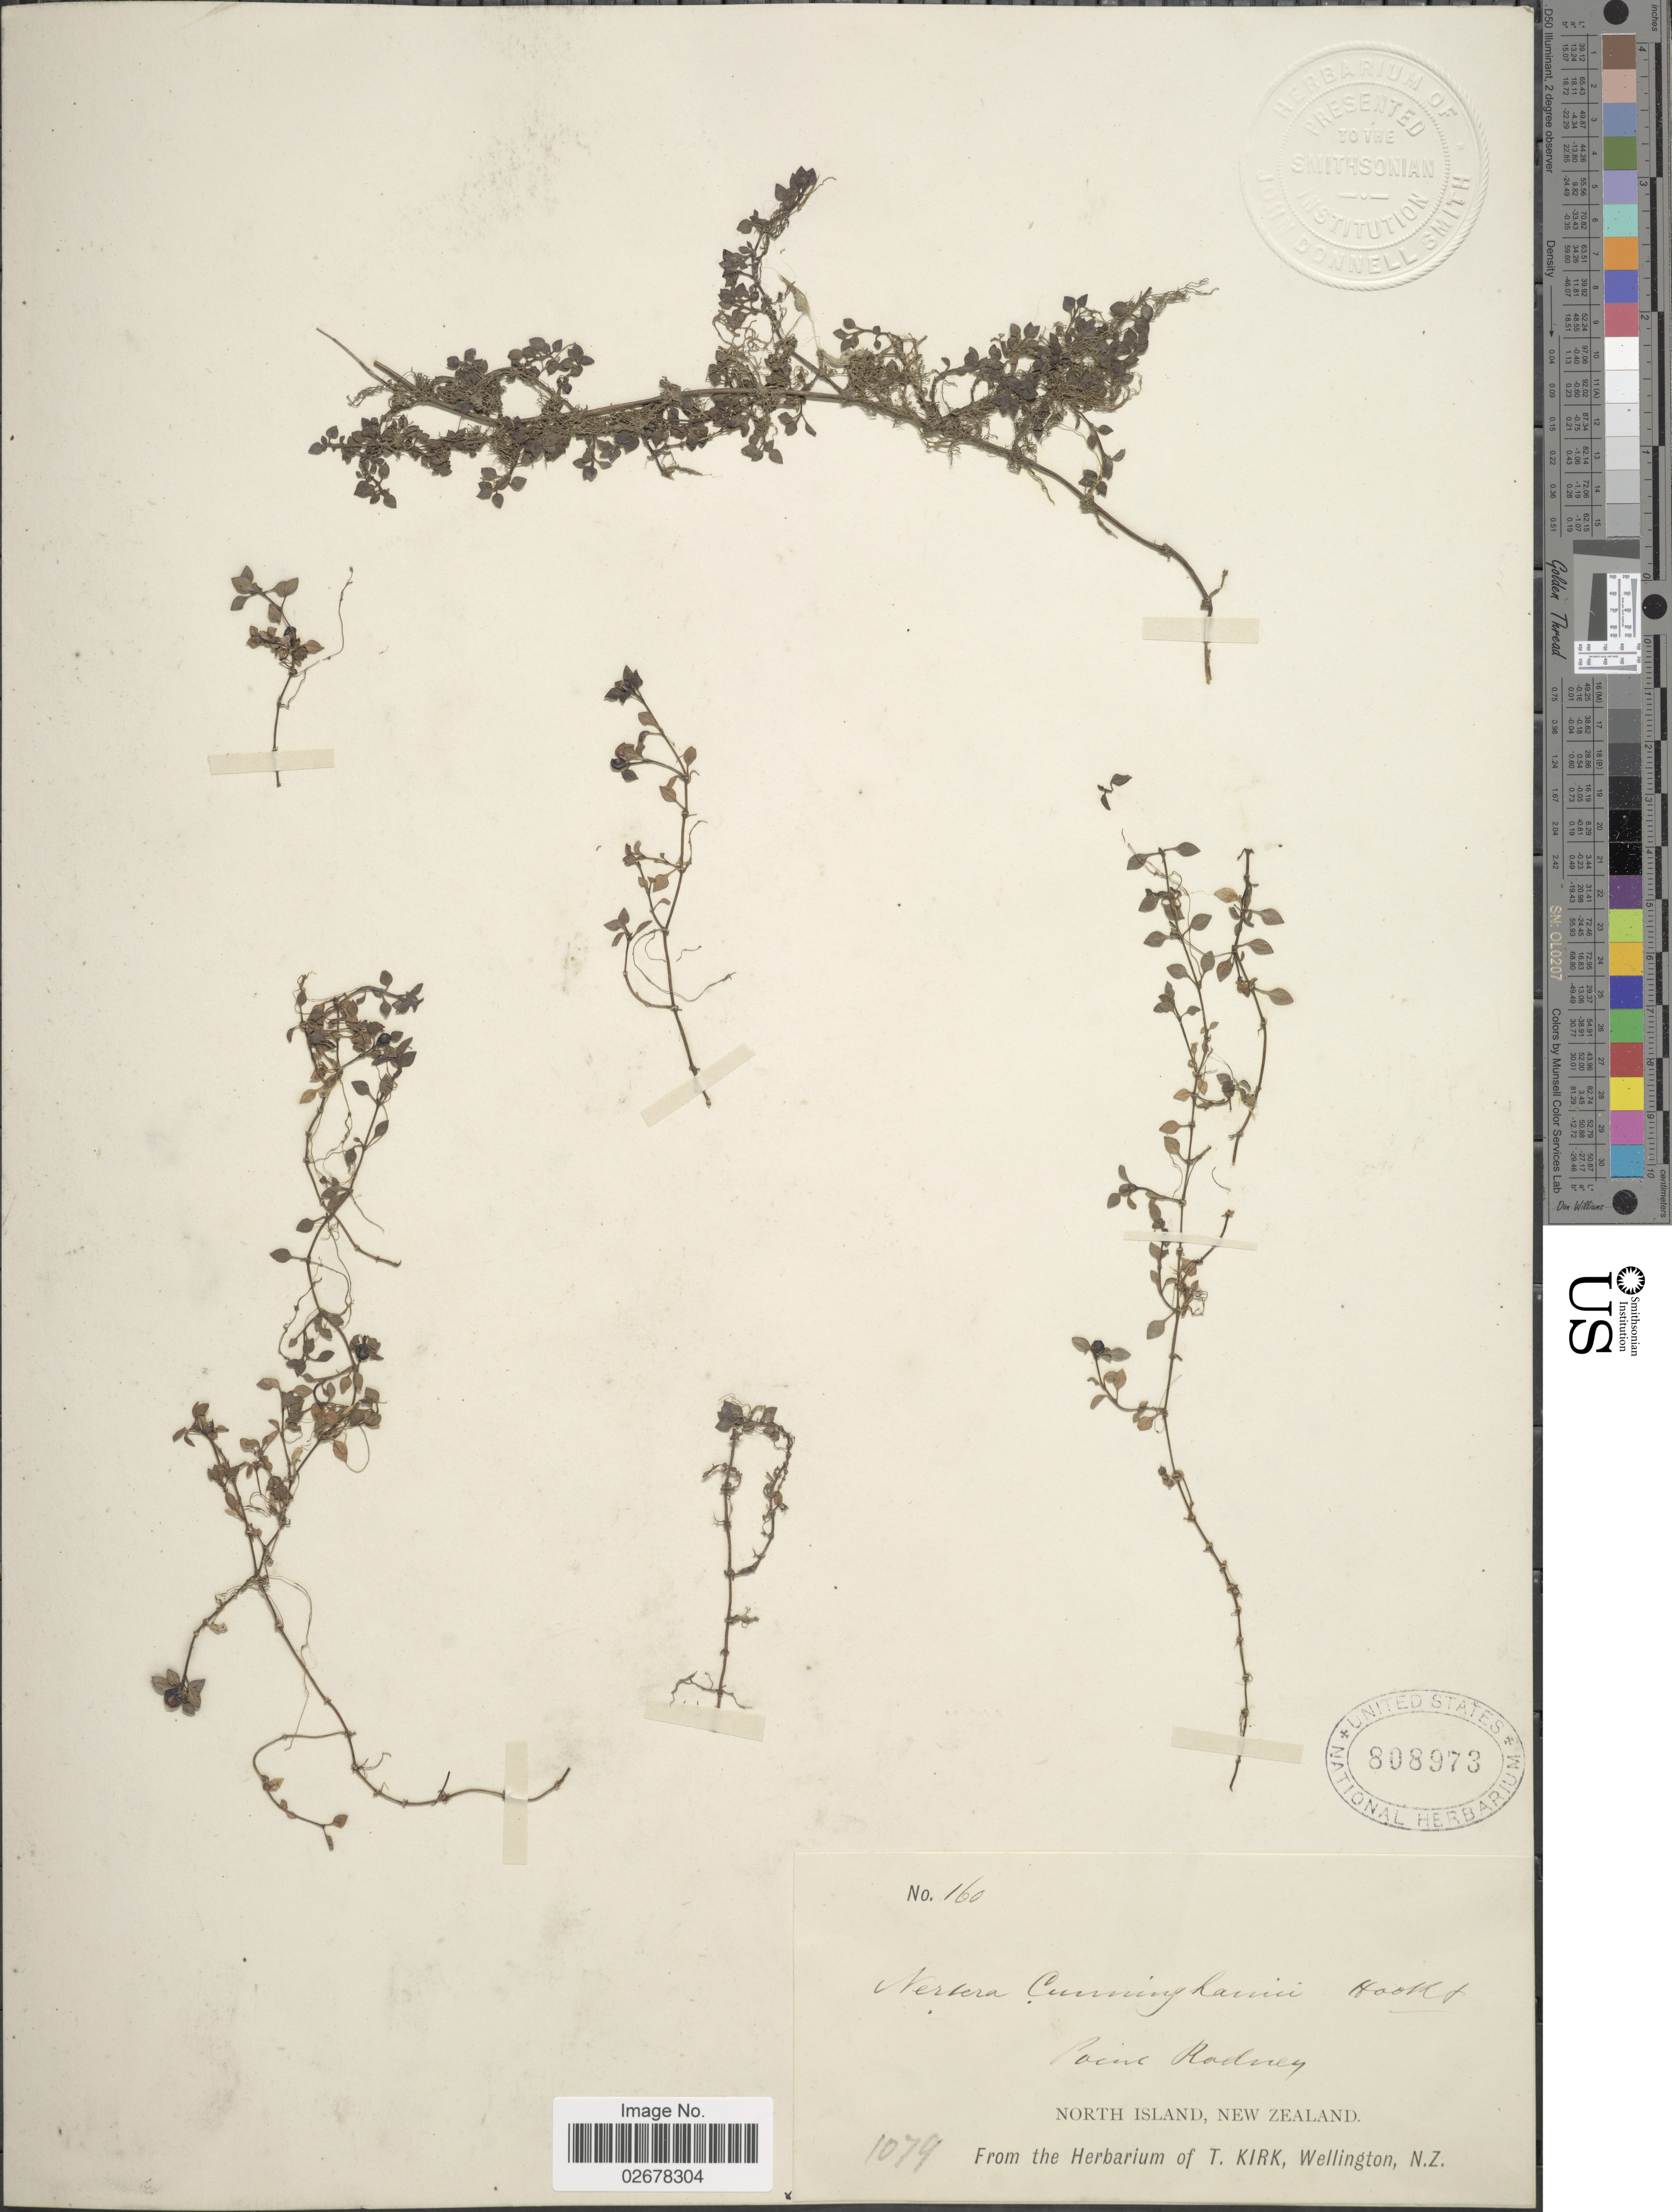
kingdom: Plantae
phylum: Tracheophyta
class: Magnoliopsida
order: Gentianales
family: Rubiaceae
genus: Nertera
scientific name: Nertera cunninghamii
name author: Hook. f.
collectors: ex herb. T. Kirk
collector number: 1079/160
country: New Zealand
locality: Paine, Rodney, North Island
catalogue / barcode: US 808973